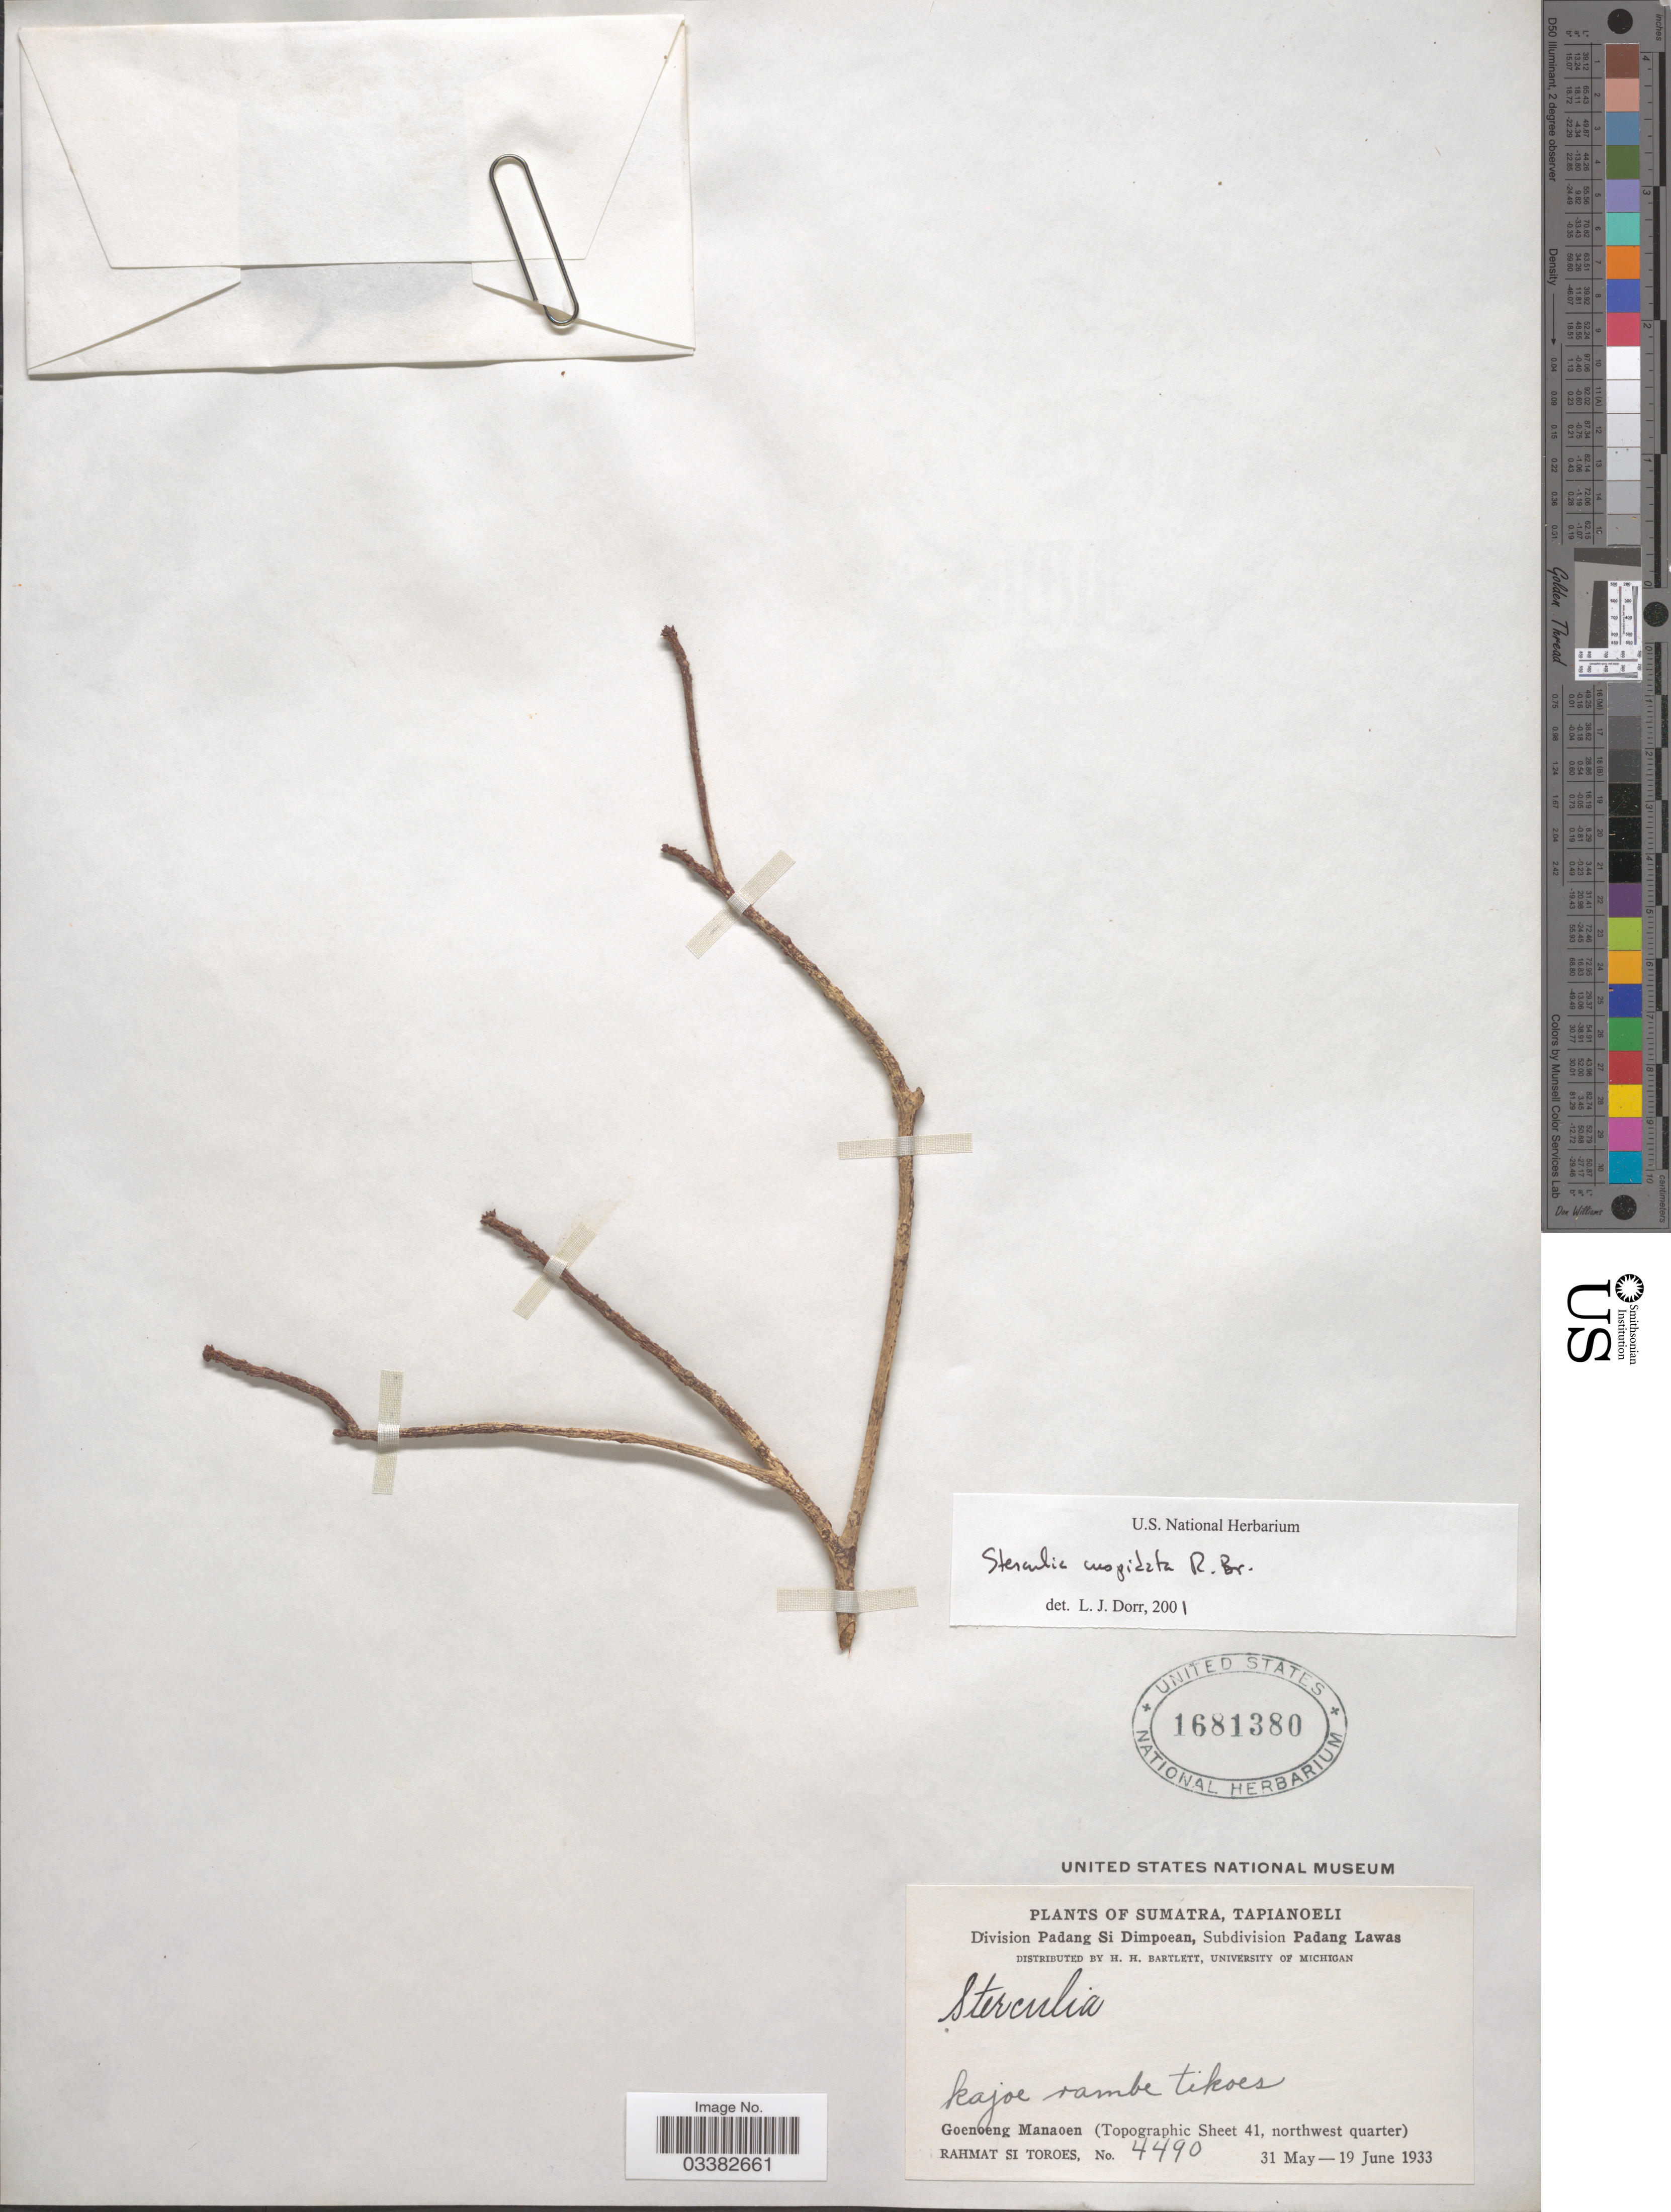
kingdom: Plantae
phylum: Tracheophyta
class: Magnoliopsida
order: Malvales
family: Malvaceae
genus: Sterculia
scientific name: Sterculia cuspidata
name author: R. Br.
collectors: Rahmat Si Boeea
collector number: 4490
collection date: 1933-05-31/1933-06-19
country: Indonesia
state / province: Sumatra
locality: Tapianoeli. Division Padang Si Dimpoean, Subdivision Padang Lawas. Goenoeng Manaoen (Topographic Sheet 41, northwest quarter).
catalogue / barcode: US 1681380